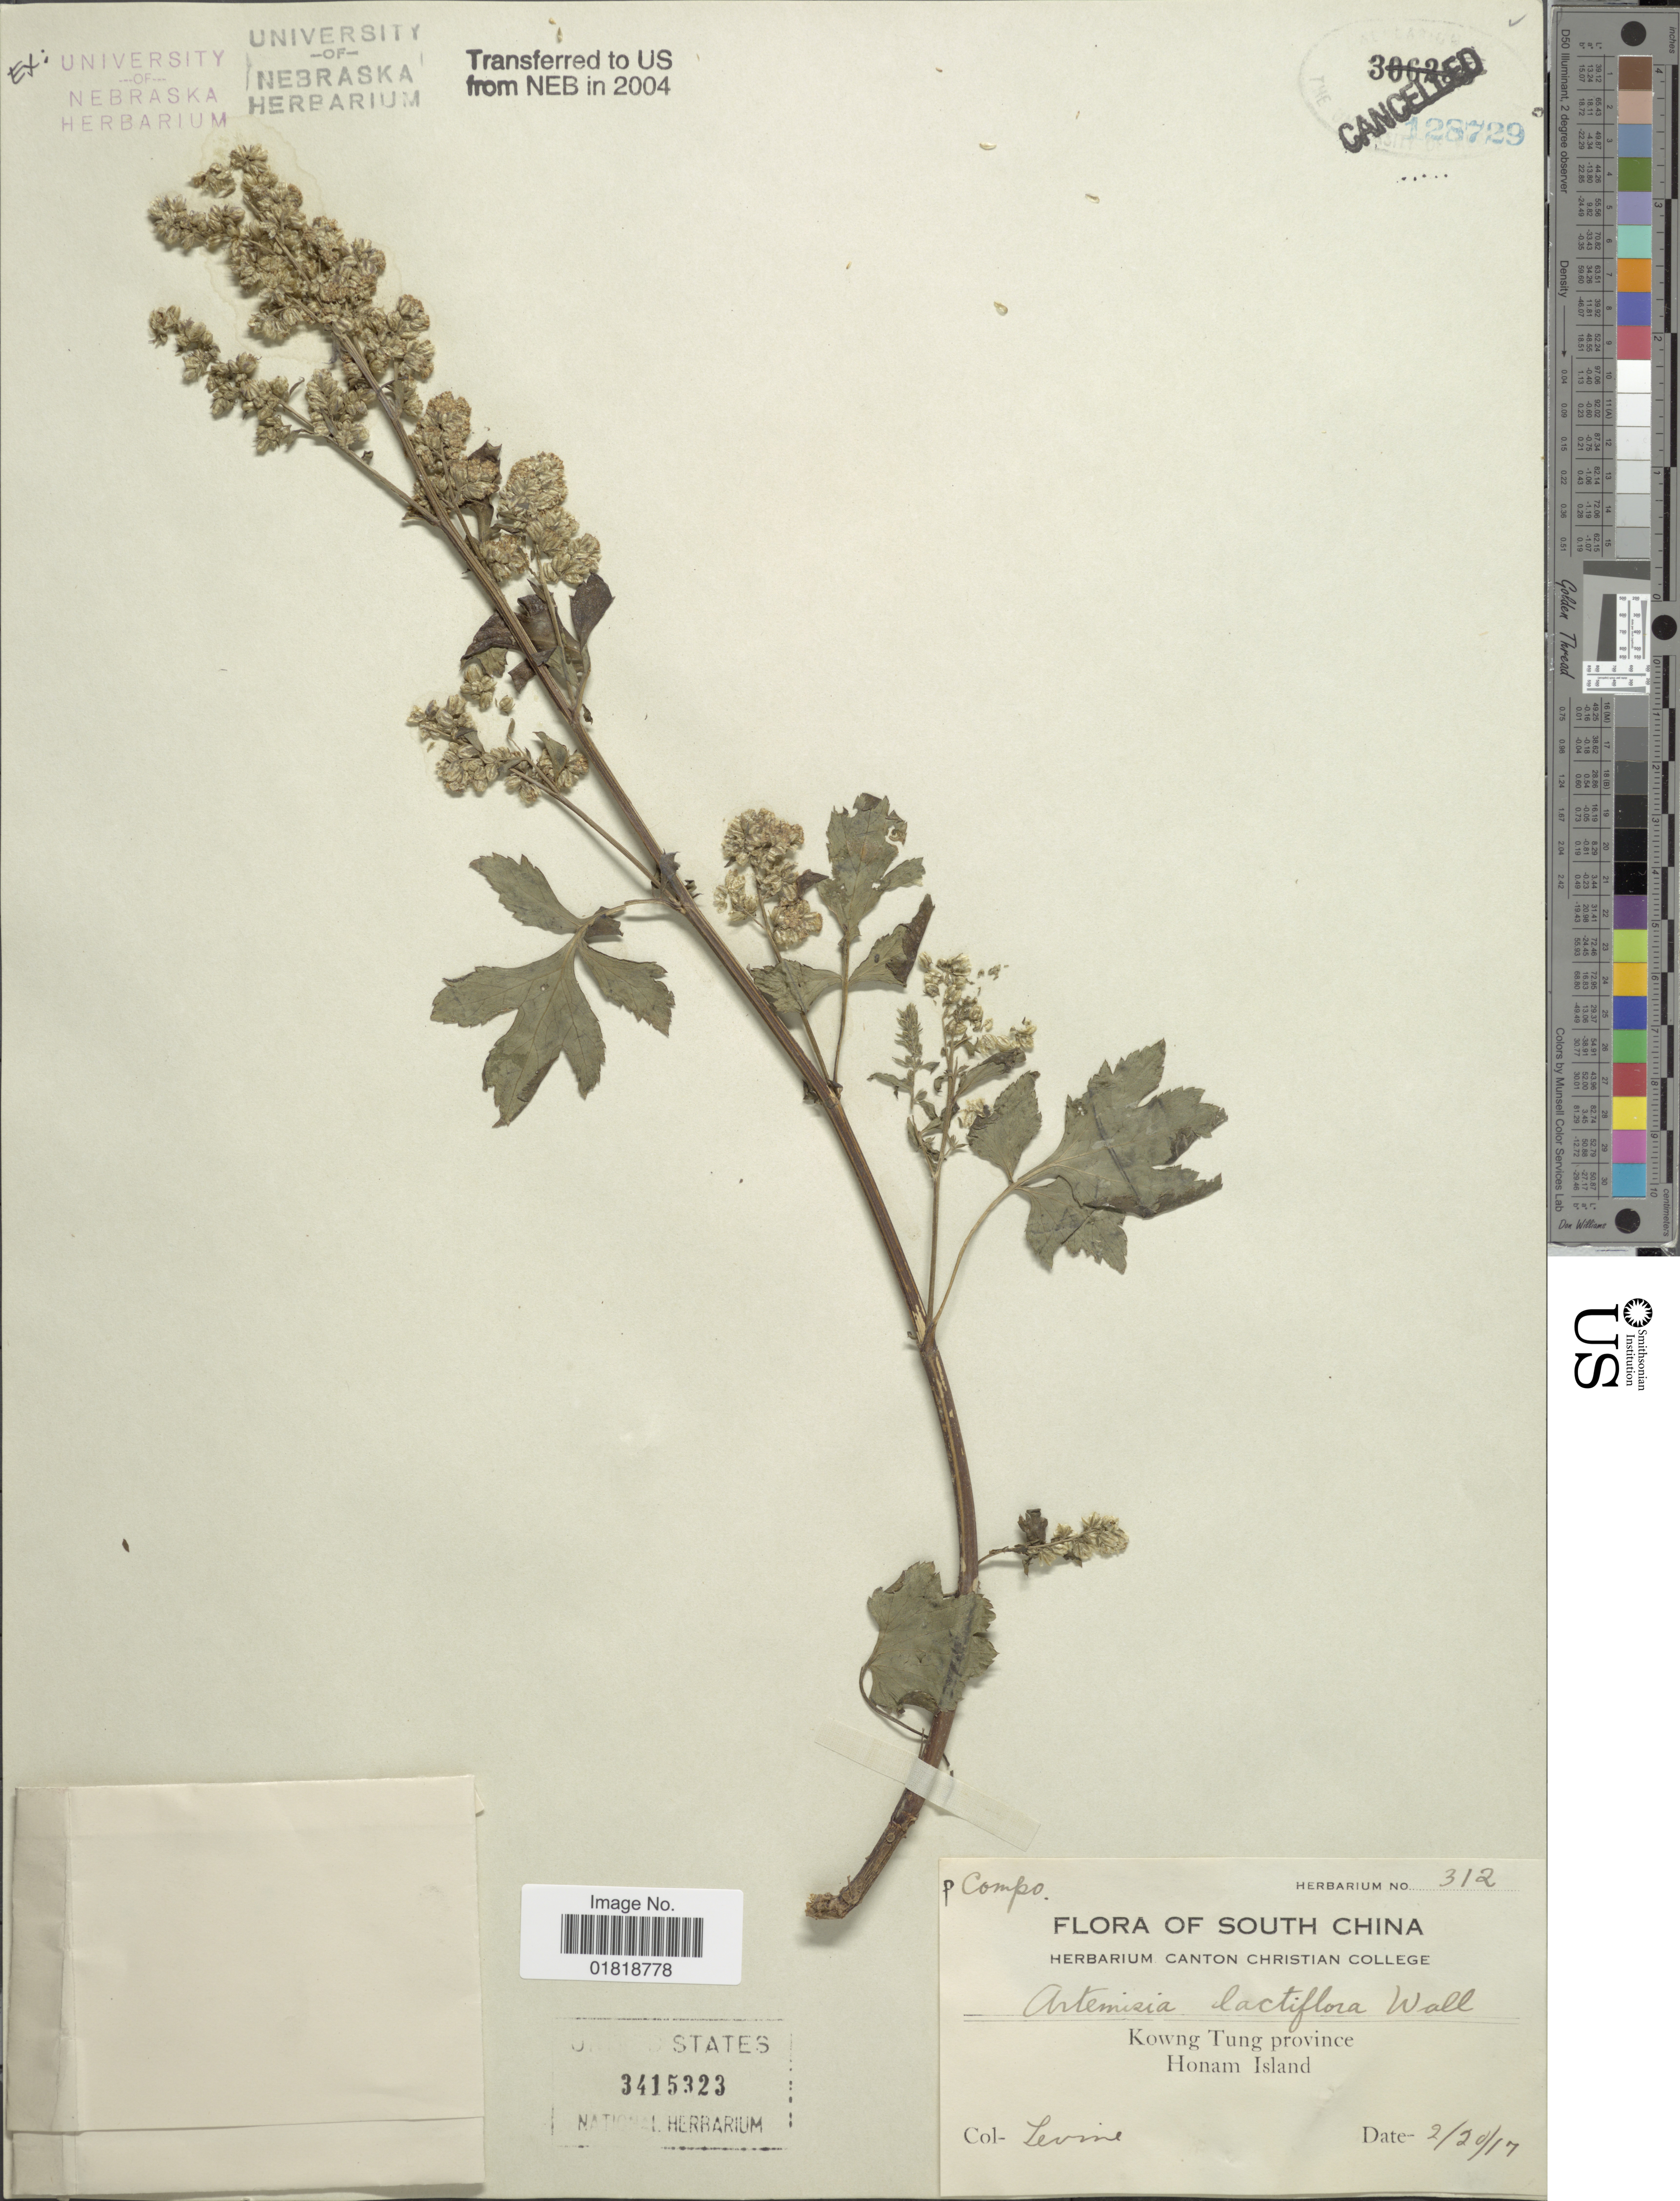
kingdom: Plantae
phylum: Tracheophyta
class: Magnoliopsida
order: Asterales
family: Asteraceae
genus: Artemisia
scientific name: Artemisia lactiflora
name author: Wall. ex DC.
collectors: -. Levine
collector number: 312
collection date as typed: Transcribed d/m/y: 20/2/17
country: China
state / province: Guangdong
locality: Kwong Tung Province, Honam Island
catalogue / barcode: US 3415323